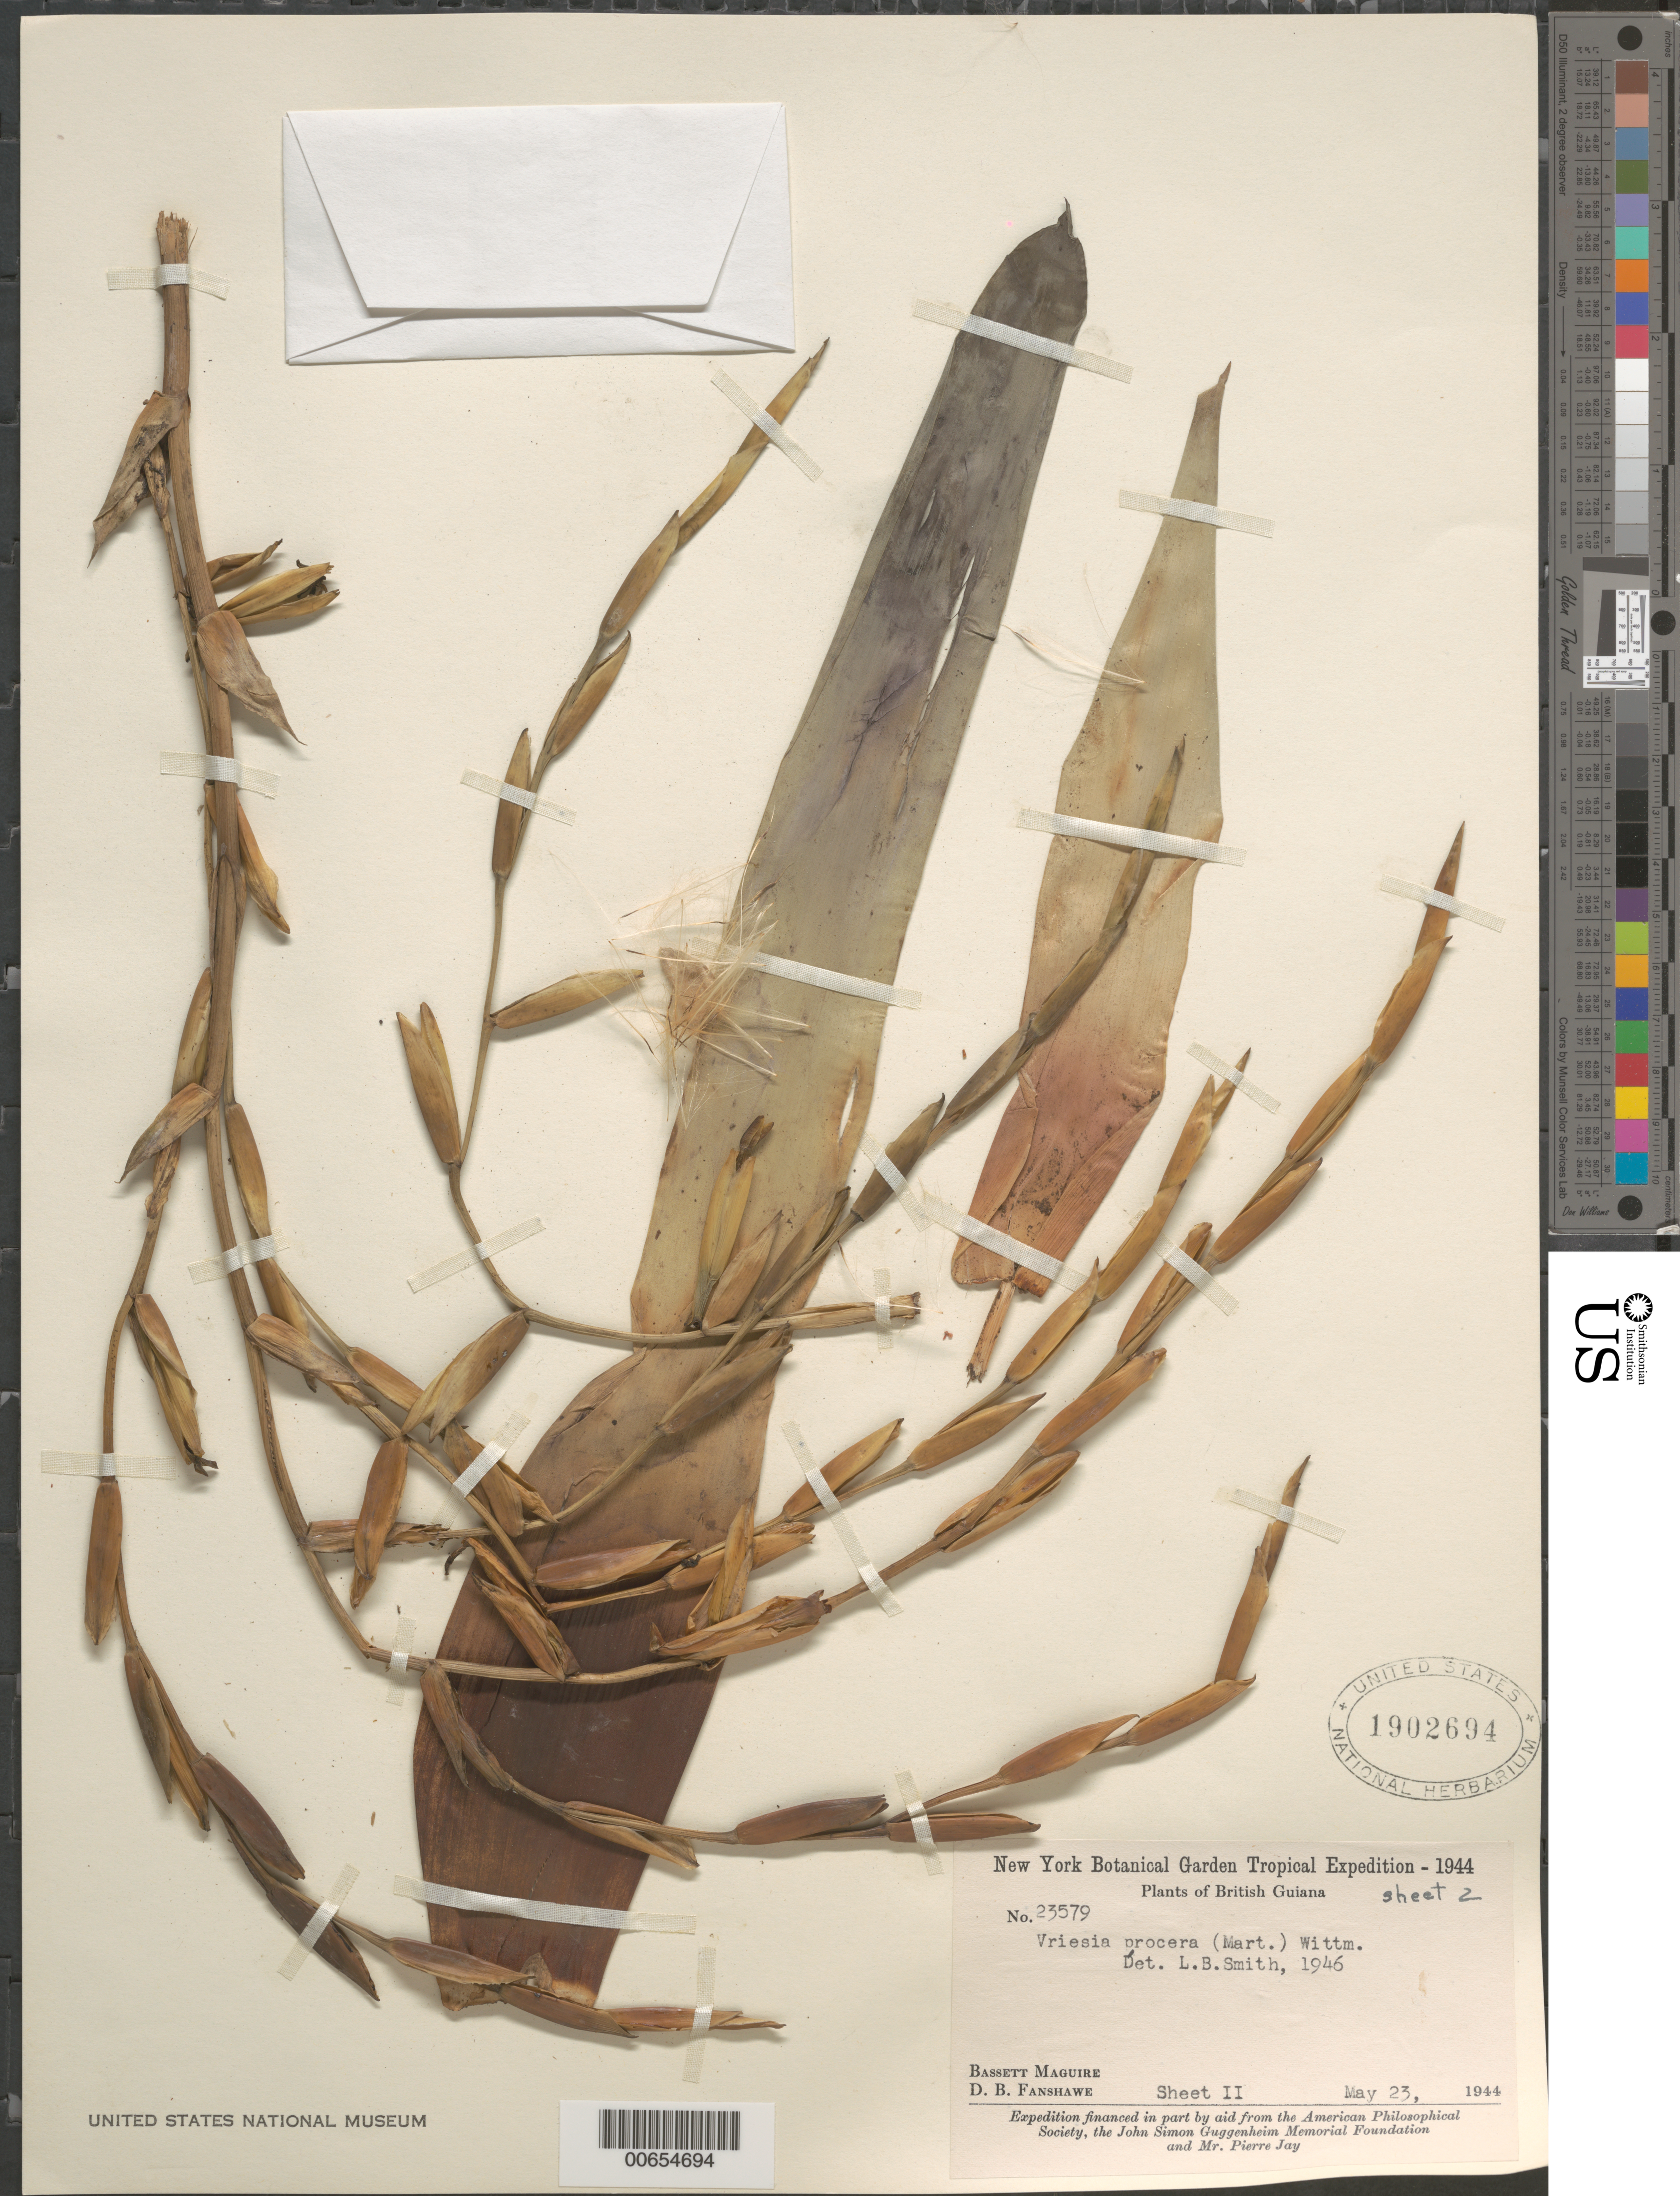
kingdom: Plantae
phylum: Tracheophyta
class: Liliopsida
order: Poales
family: Bromeliaceae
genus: Vriesea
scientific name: Vriesea procera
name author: (Mart. ex Schult. & Schult. f.) Wittm.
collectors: B. Maguire & D. B. Fanshawe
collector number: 23579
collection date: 1944-05-23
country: Guyana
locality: British Guiana.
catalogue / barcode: US 1902694